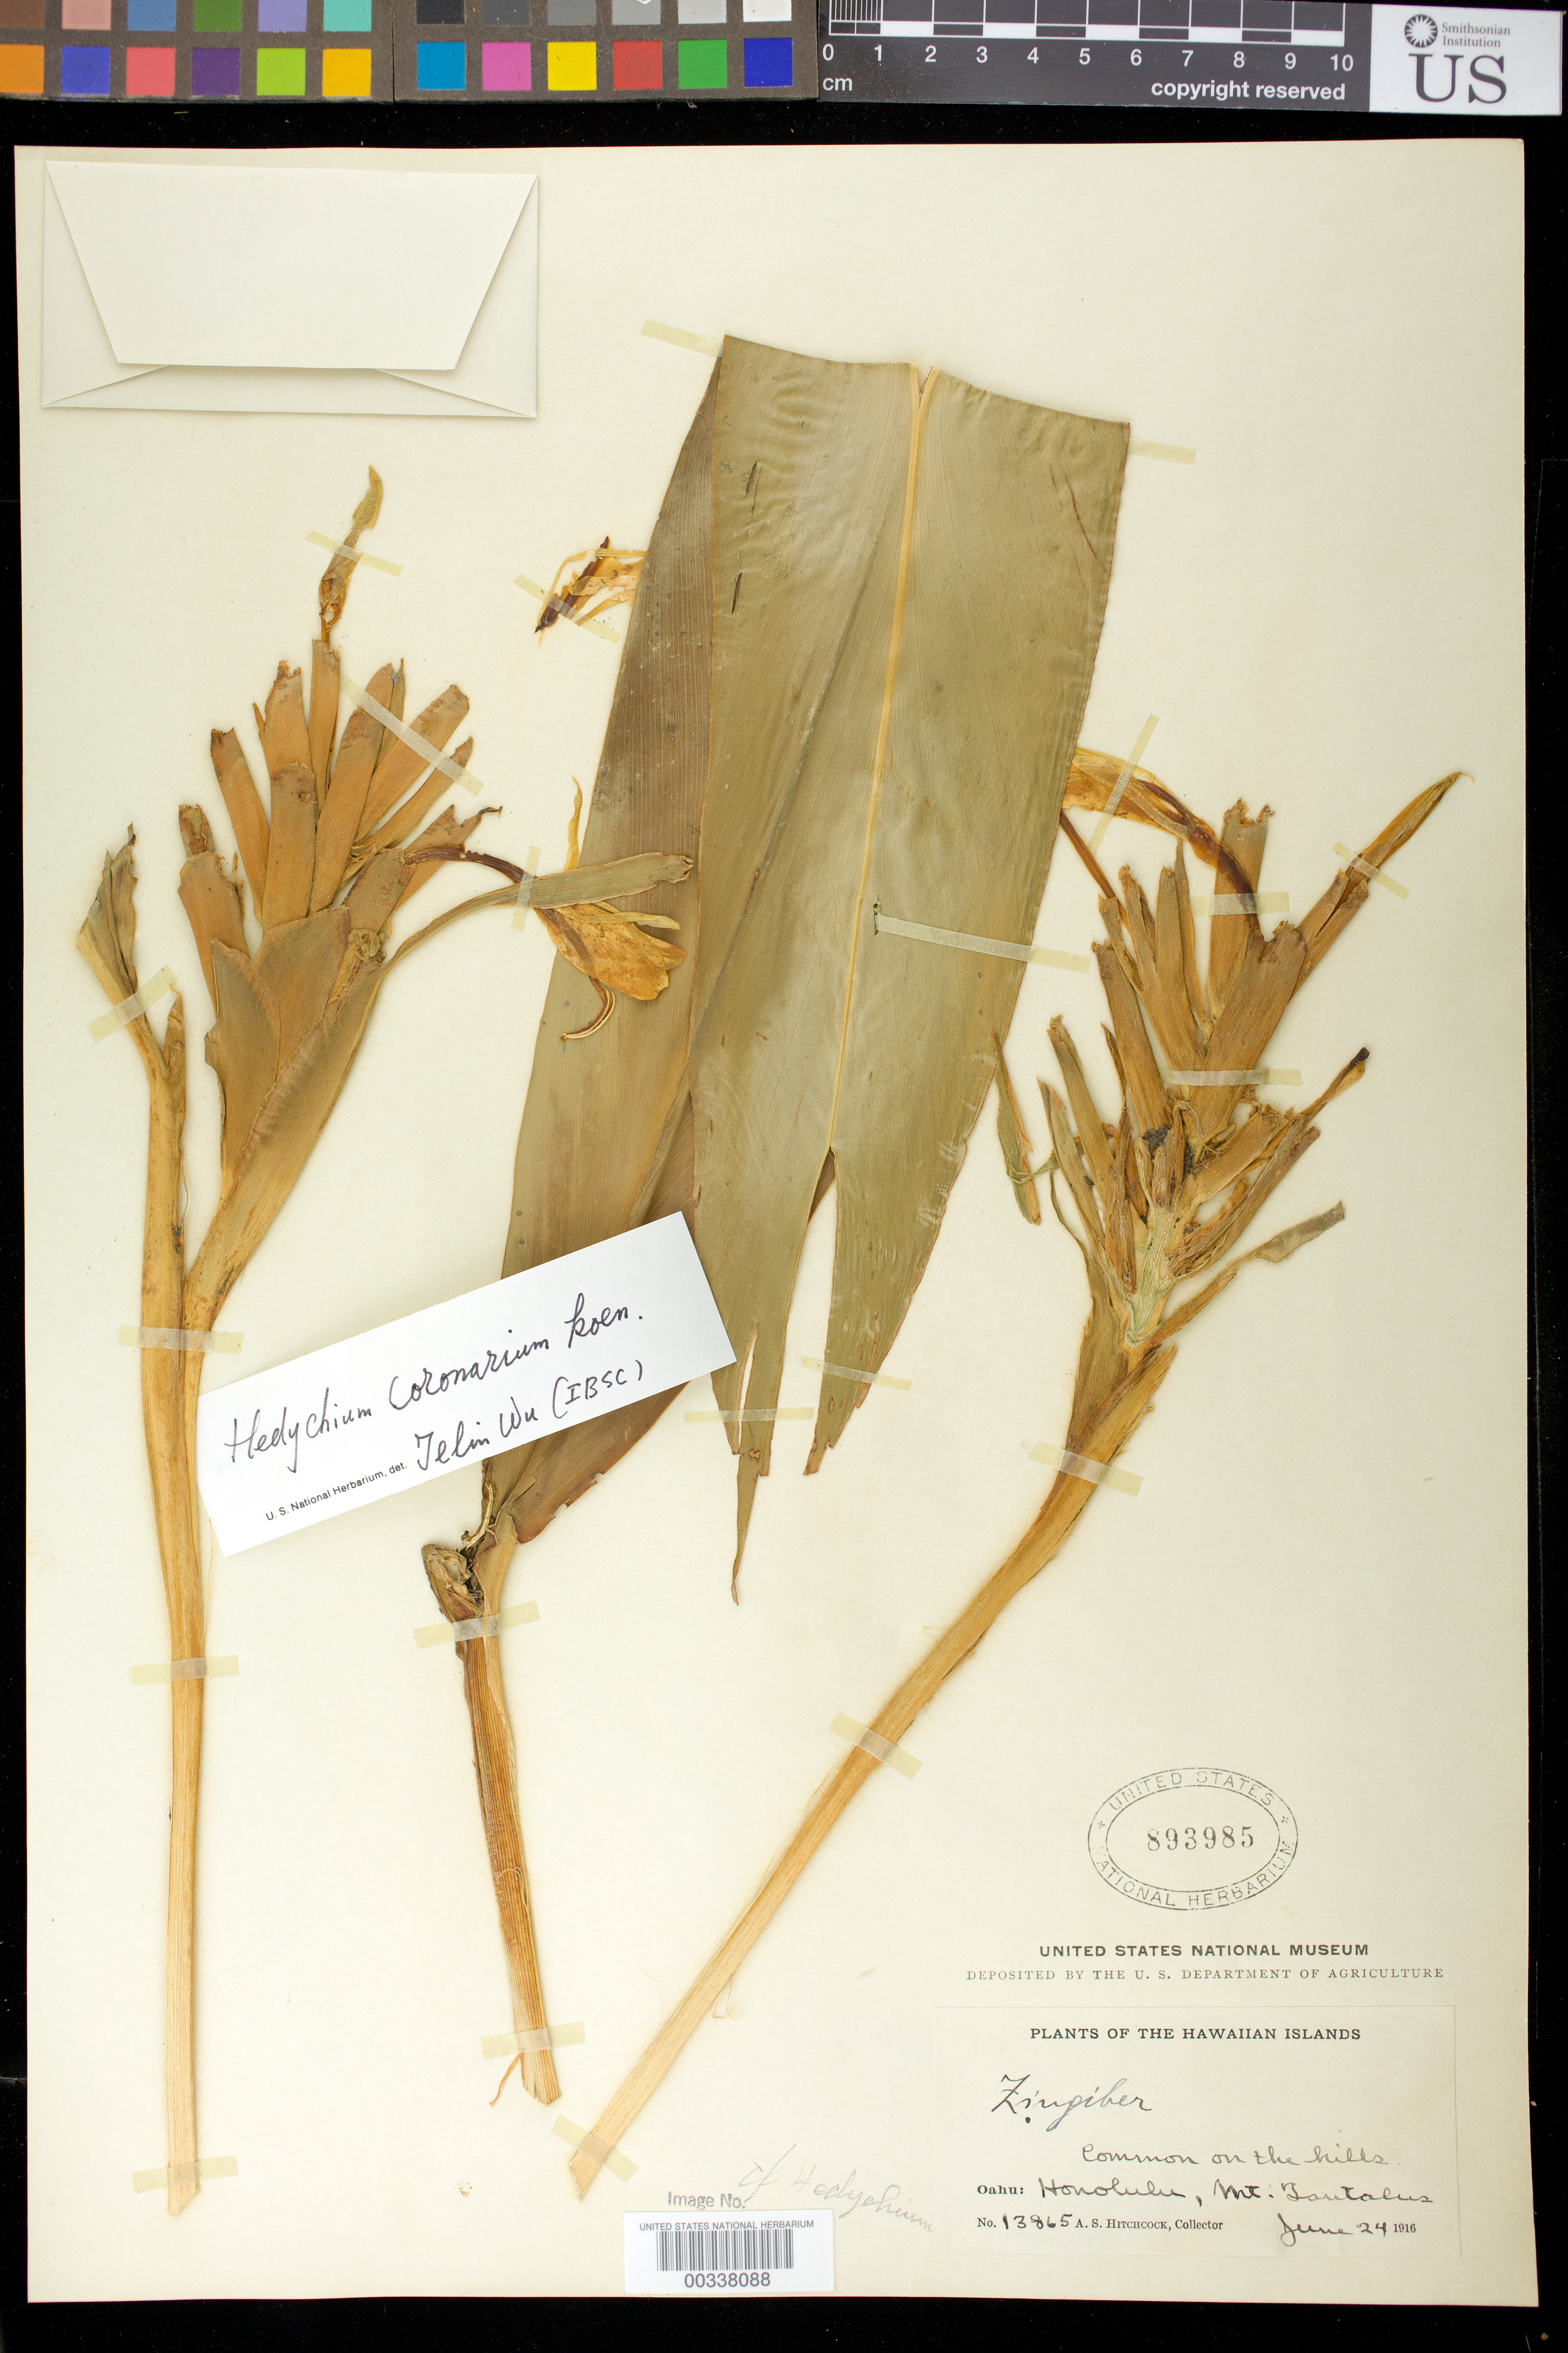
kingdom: Plantae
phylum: Tracheophyta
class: Liliopsida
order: Zingiberales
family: Zingiberaceae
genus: Hedychium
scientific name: Hedychium coronarium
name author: J. Koenig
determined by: Wu, Te-Ling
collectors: A. S. Hitchcock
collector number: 13865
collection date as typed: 24 Jun 1916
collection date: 1916-06-24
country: United States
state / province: Hawaii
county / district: Honolulu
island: Oahu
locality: Mt tautalus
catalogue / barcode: US 893985